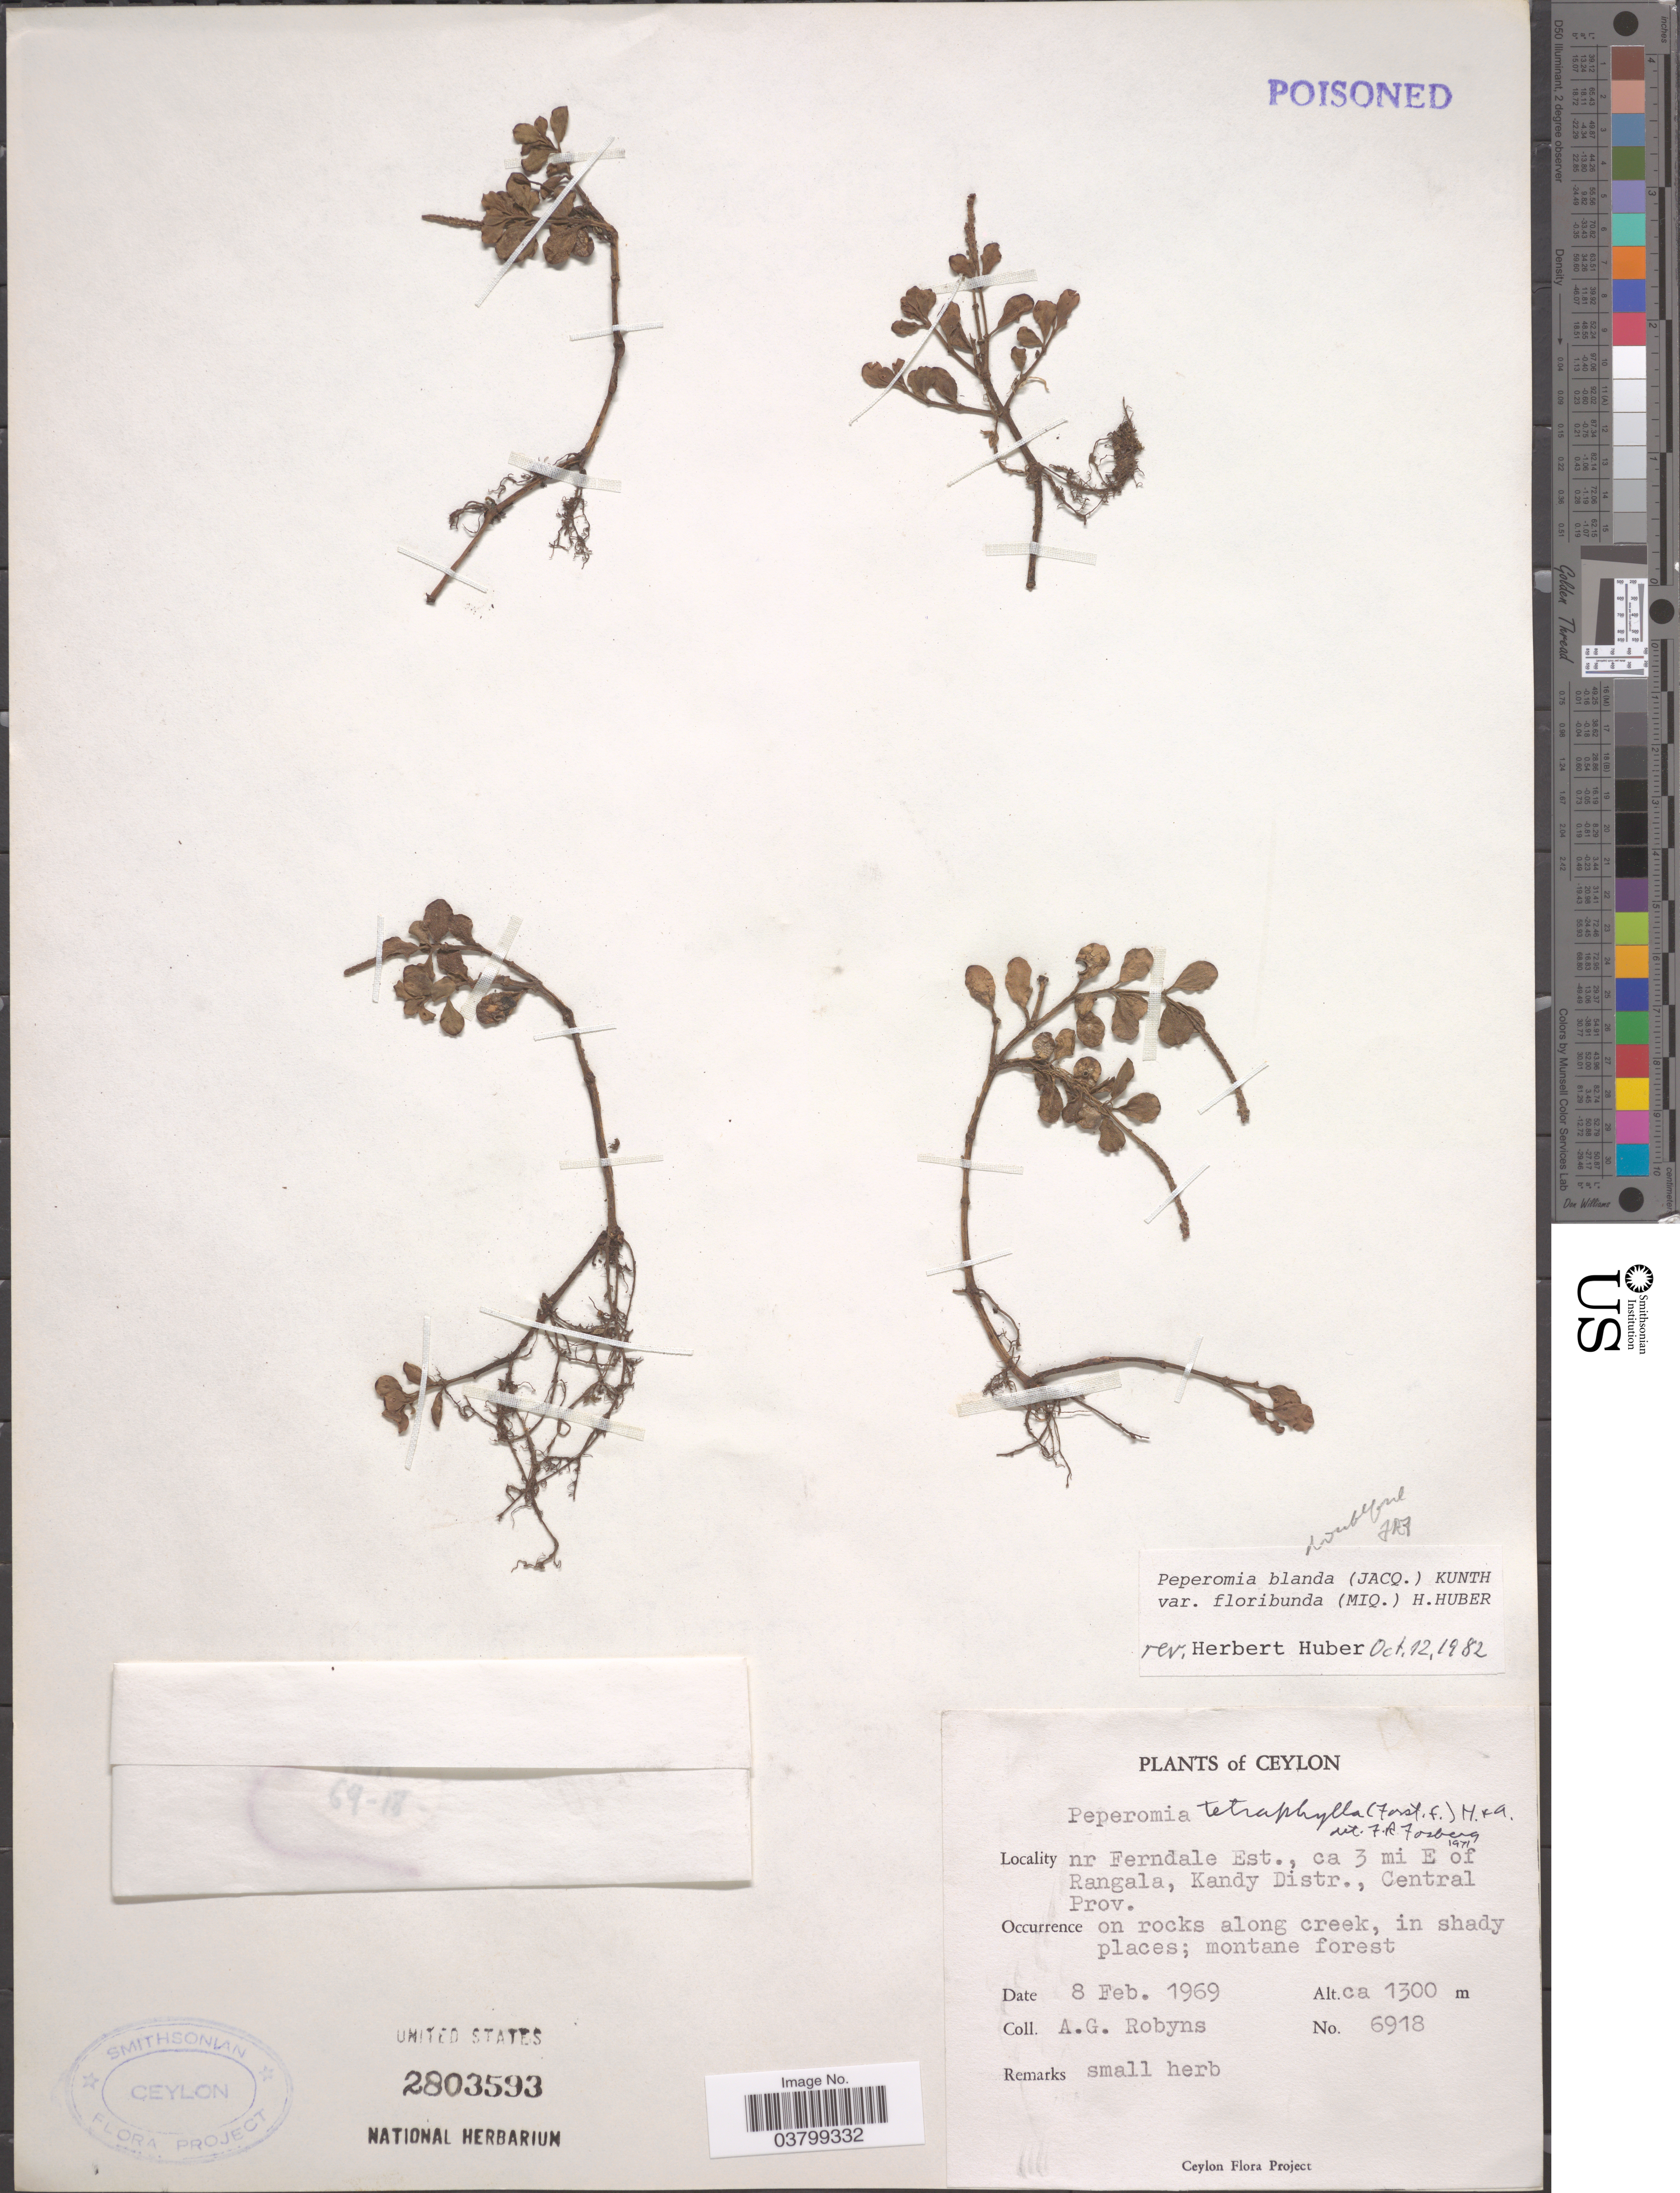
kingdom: Plantae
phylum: Tracheophyta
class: Magnoliopsida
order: Piperales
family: Piperaceae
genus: Peperomia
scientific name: Peperomia blanda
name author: (Jacq.) Kunth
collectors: A. Robyns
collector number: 6918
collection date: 1969-02-08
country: Sri Lanka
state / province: Central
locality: Ceylon. Nr Ferndale Est., ca 3 mi E of Rangala, Kandy Distr., Central Prov. On rocks along creek.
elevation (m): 1300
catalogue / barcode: US 2803593